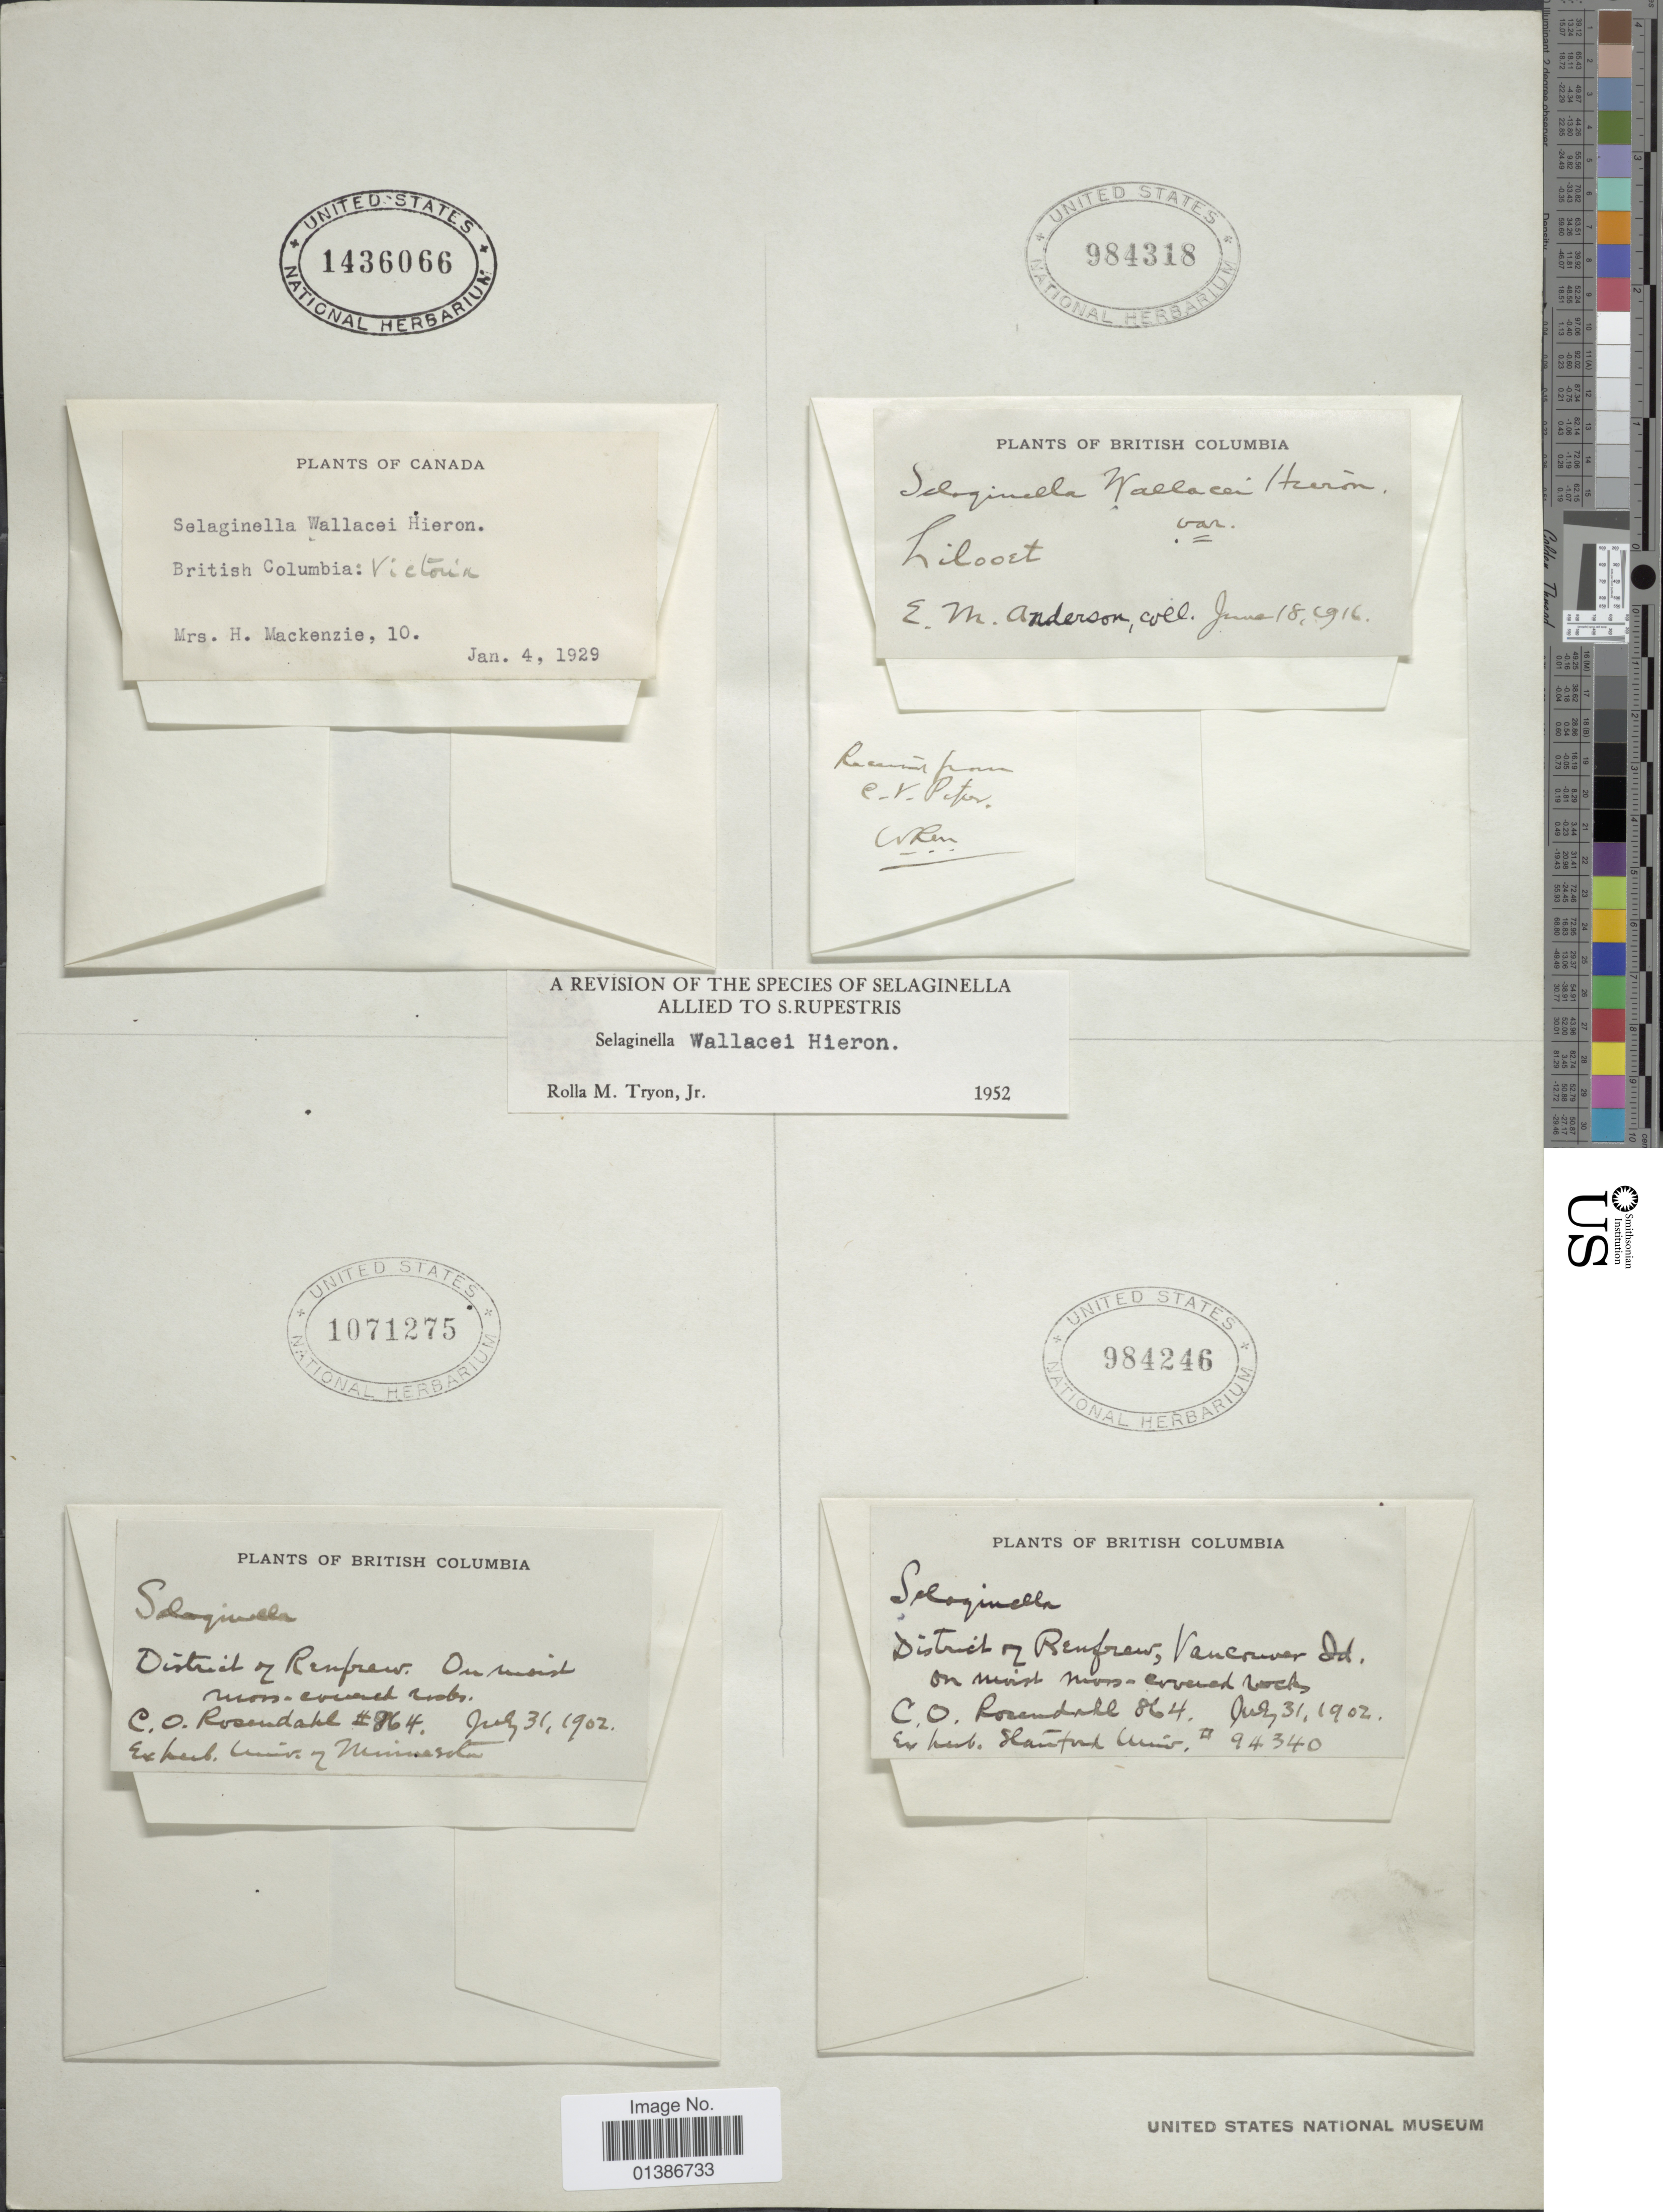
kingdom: Plantae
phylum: Tracheophyta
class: Lycopodiopsida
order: Selaginellales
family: Selaginellaceae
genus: Selaginella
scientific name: Selaginella wallacei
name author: Hieron.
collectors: E. Anderson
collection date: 1916-06-18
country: Canada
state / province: British Columbia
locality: Lilooet.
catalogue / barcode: US 984318-2